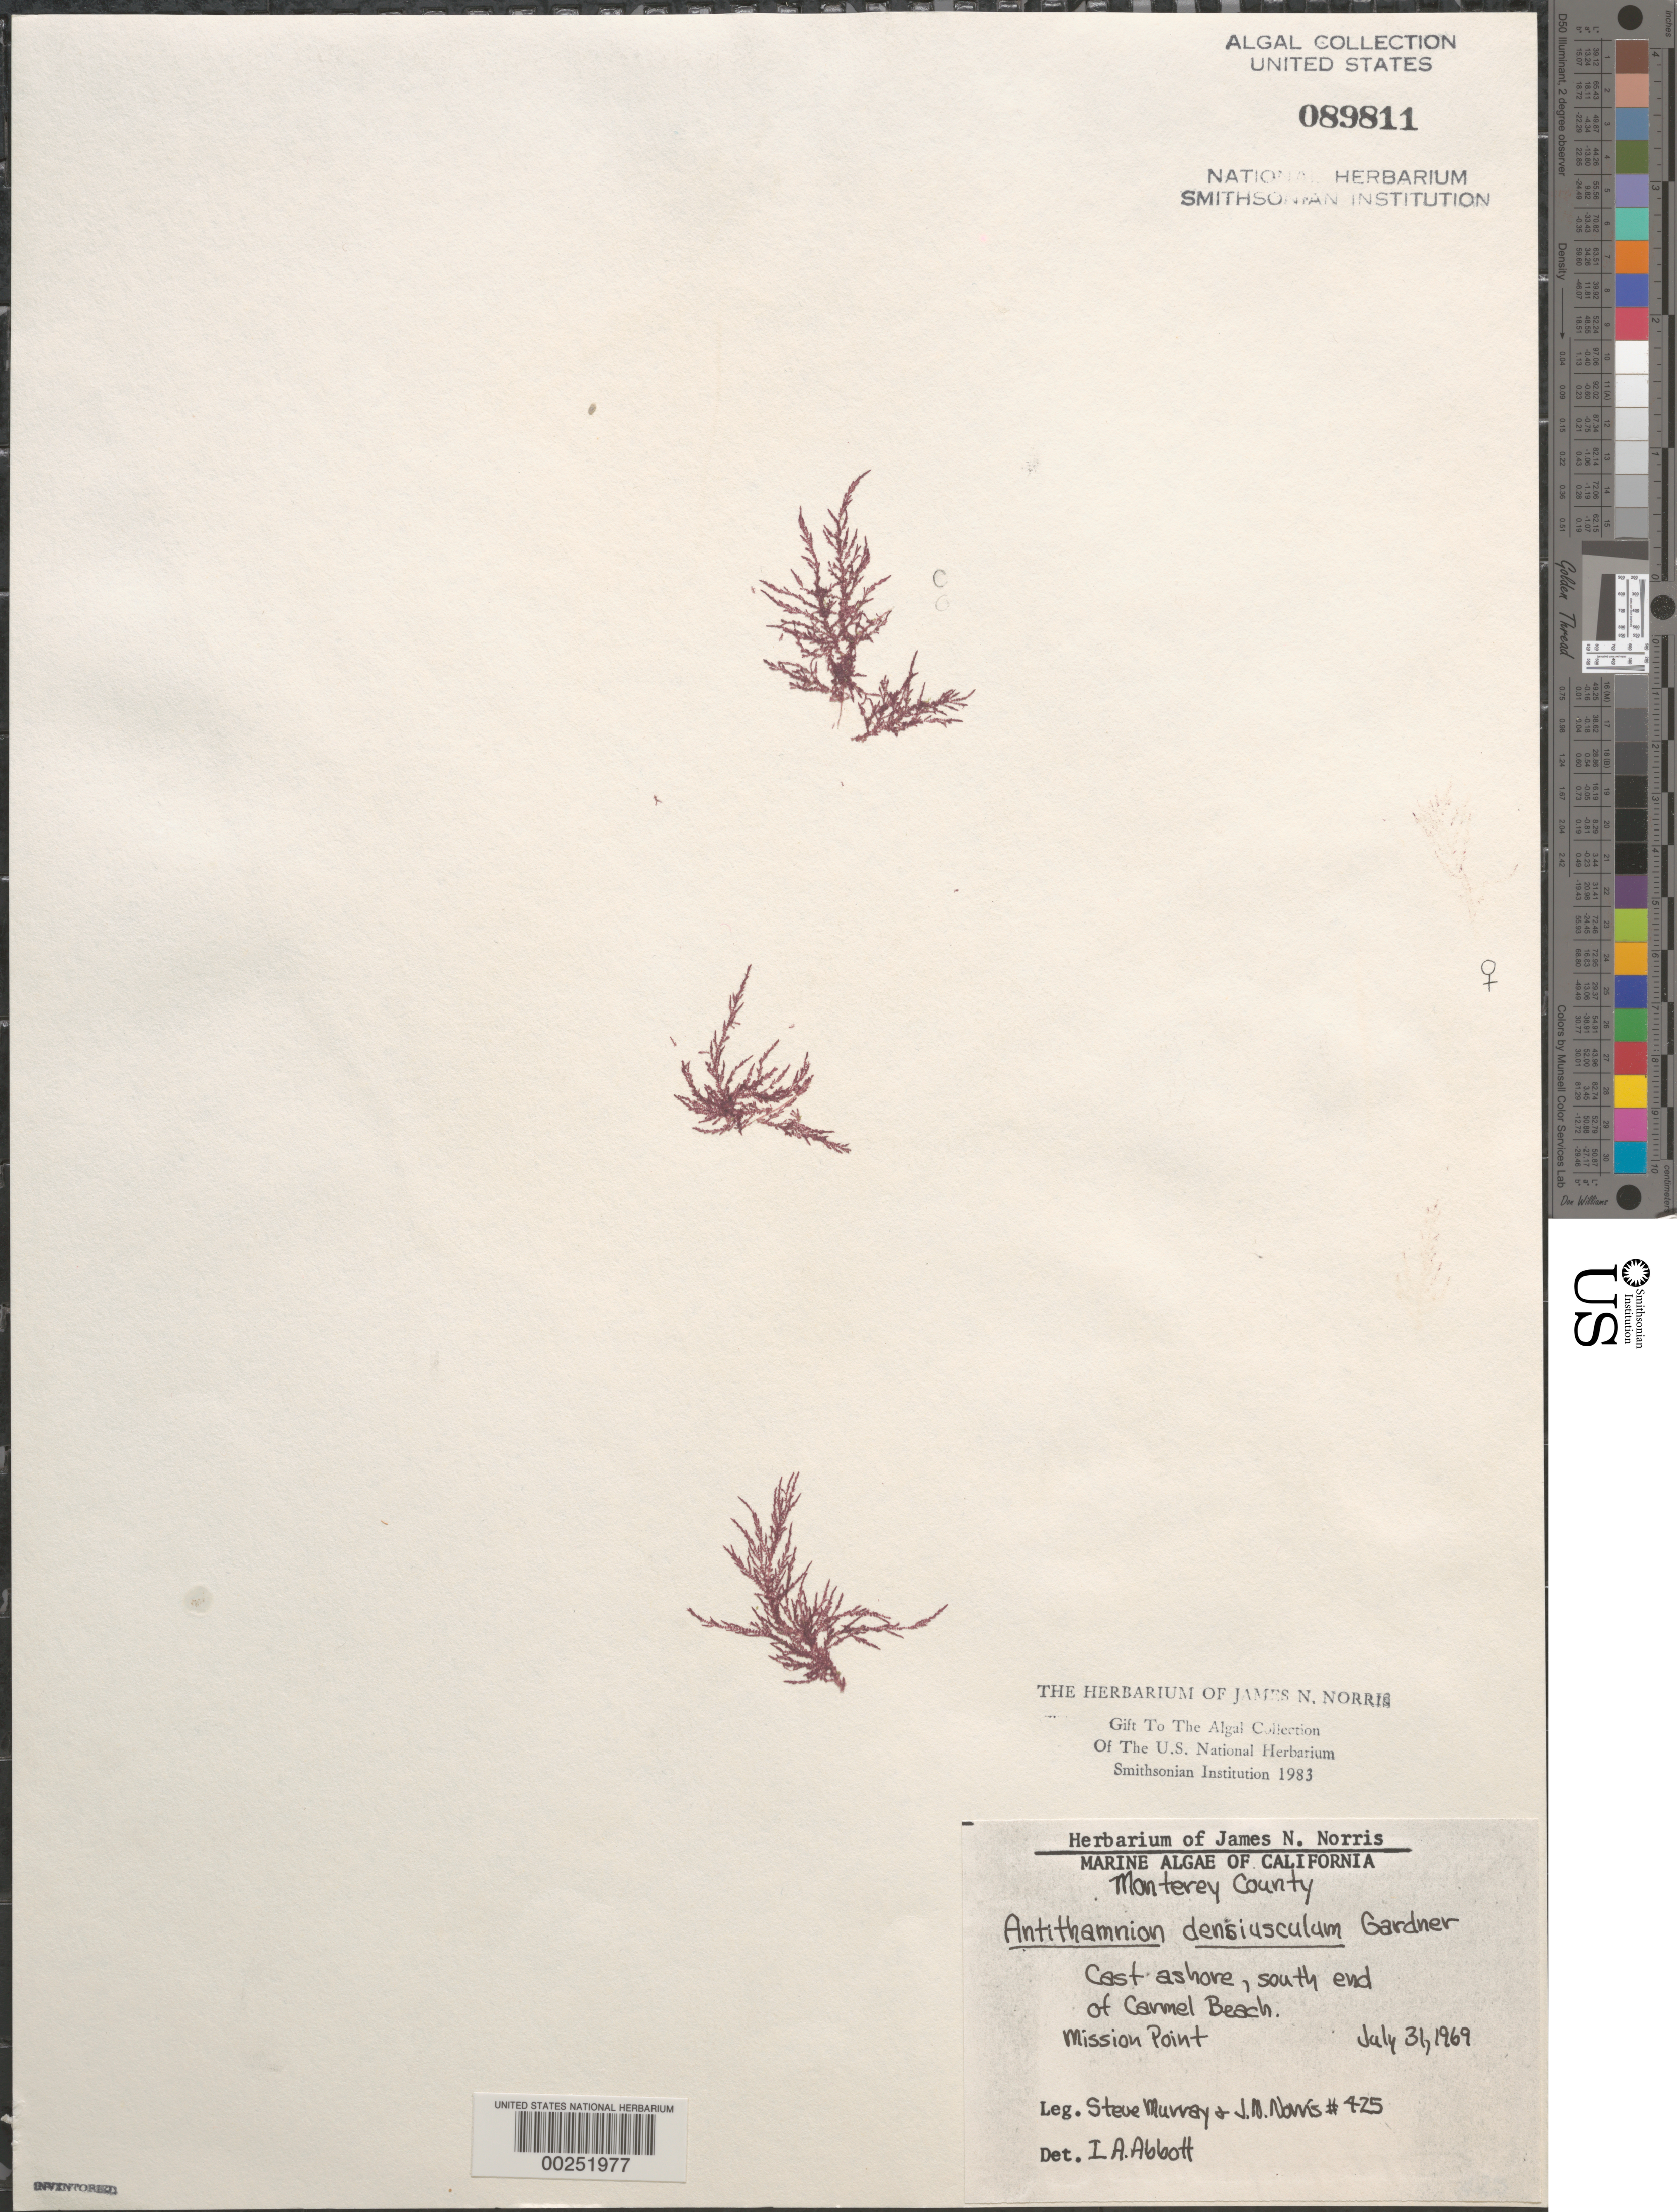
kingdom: Plantae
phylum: Rhodophyta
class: Florideophyceae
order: Ceramiales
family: Ceramiaceae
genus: Hollenbergia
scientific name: Hollenbergia subulata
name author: (Harv.) Wollaston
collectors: S. N. Murray & J. N. Norris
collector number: JN-425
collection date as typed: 31 Jul 1969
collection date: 1969-07-31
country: United States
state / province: California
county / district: Monterey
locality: Carmel Beach, Mission Point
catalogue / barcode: US 89811